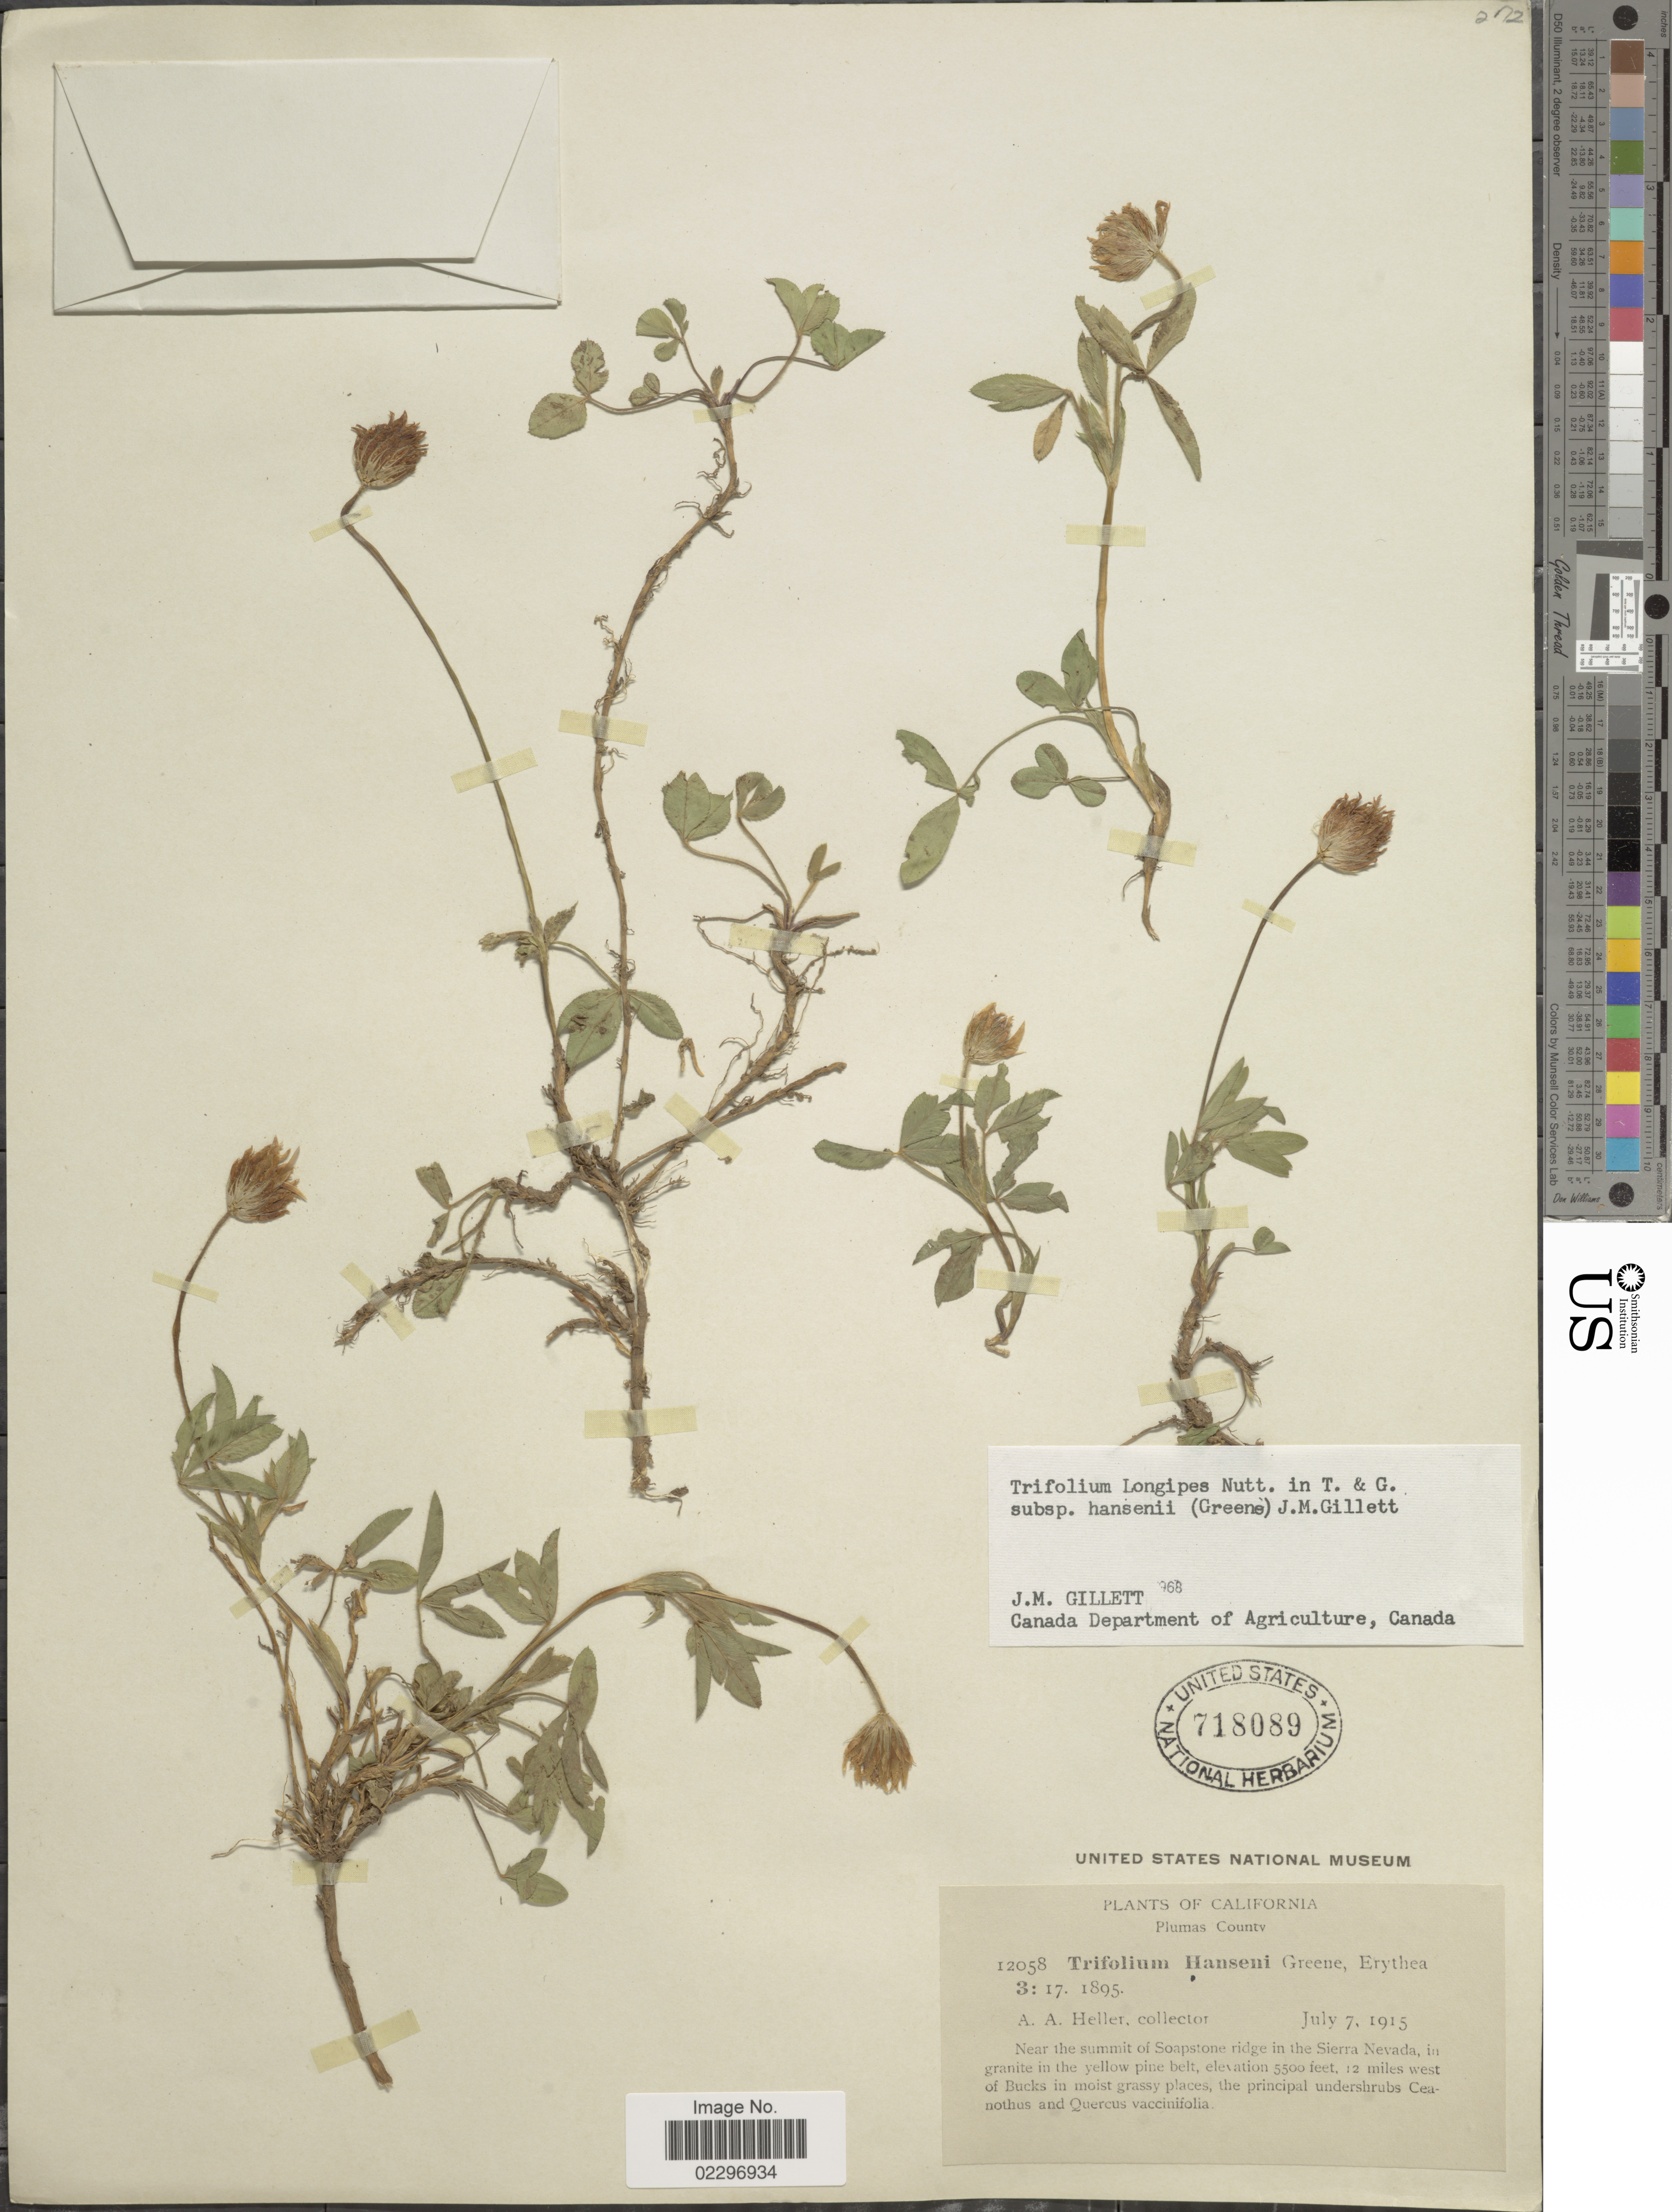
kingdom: Plantae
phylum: Tracheophyta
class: Magnoliopsida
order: Fabales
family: Fabaceae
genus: Trifolium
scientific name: Trifolium longipes subsp. hansenii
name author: (Greene) J.M. Gillett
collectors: A. A. Heller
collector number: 12058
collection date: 1915-07-07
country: United States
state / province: California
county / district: Plumas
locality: Plumas County, Near the summit of Soapstone ridge in the Sierra Nevada, in granite in the yellow pine belt, 12 miles west of Bucks in moist grassy places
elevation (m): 1676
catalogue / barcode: US 718089